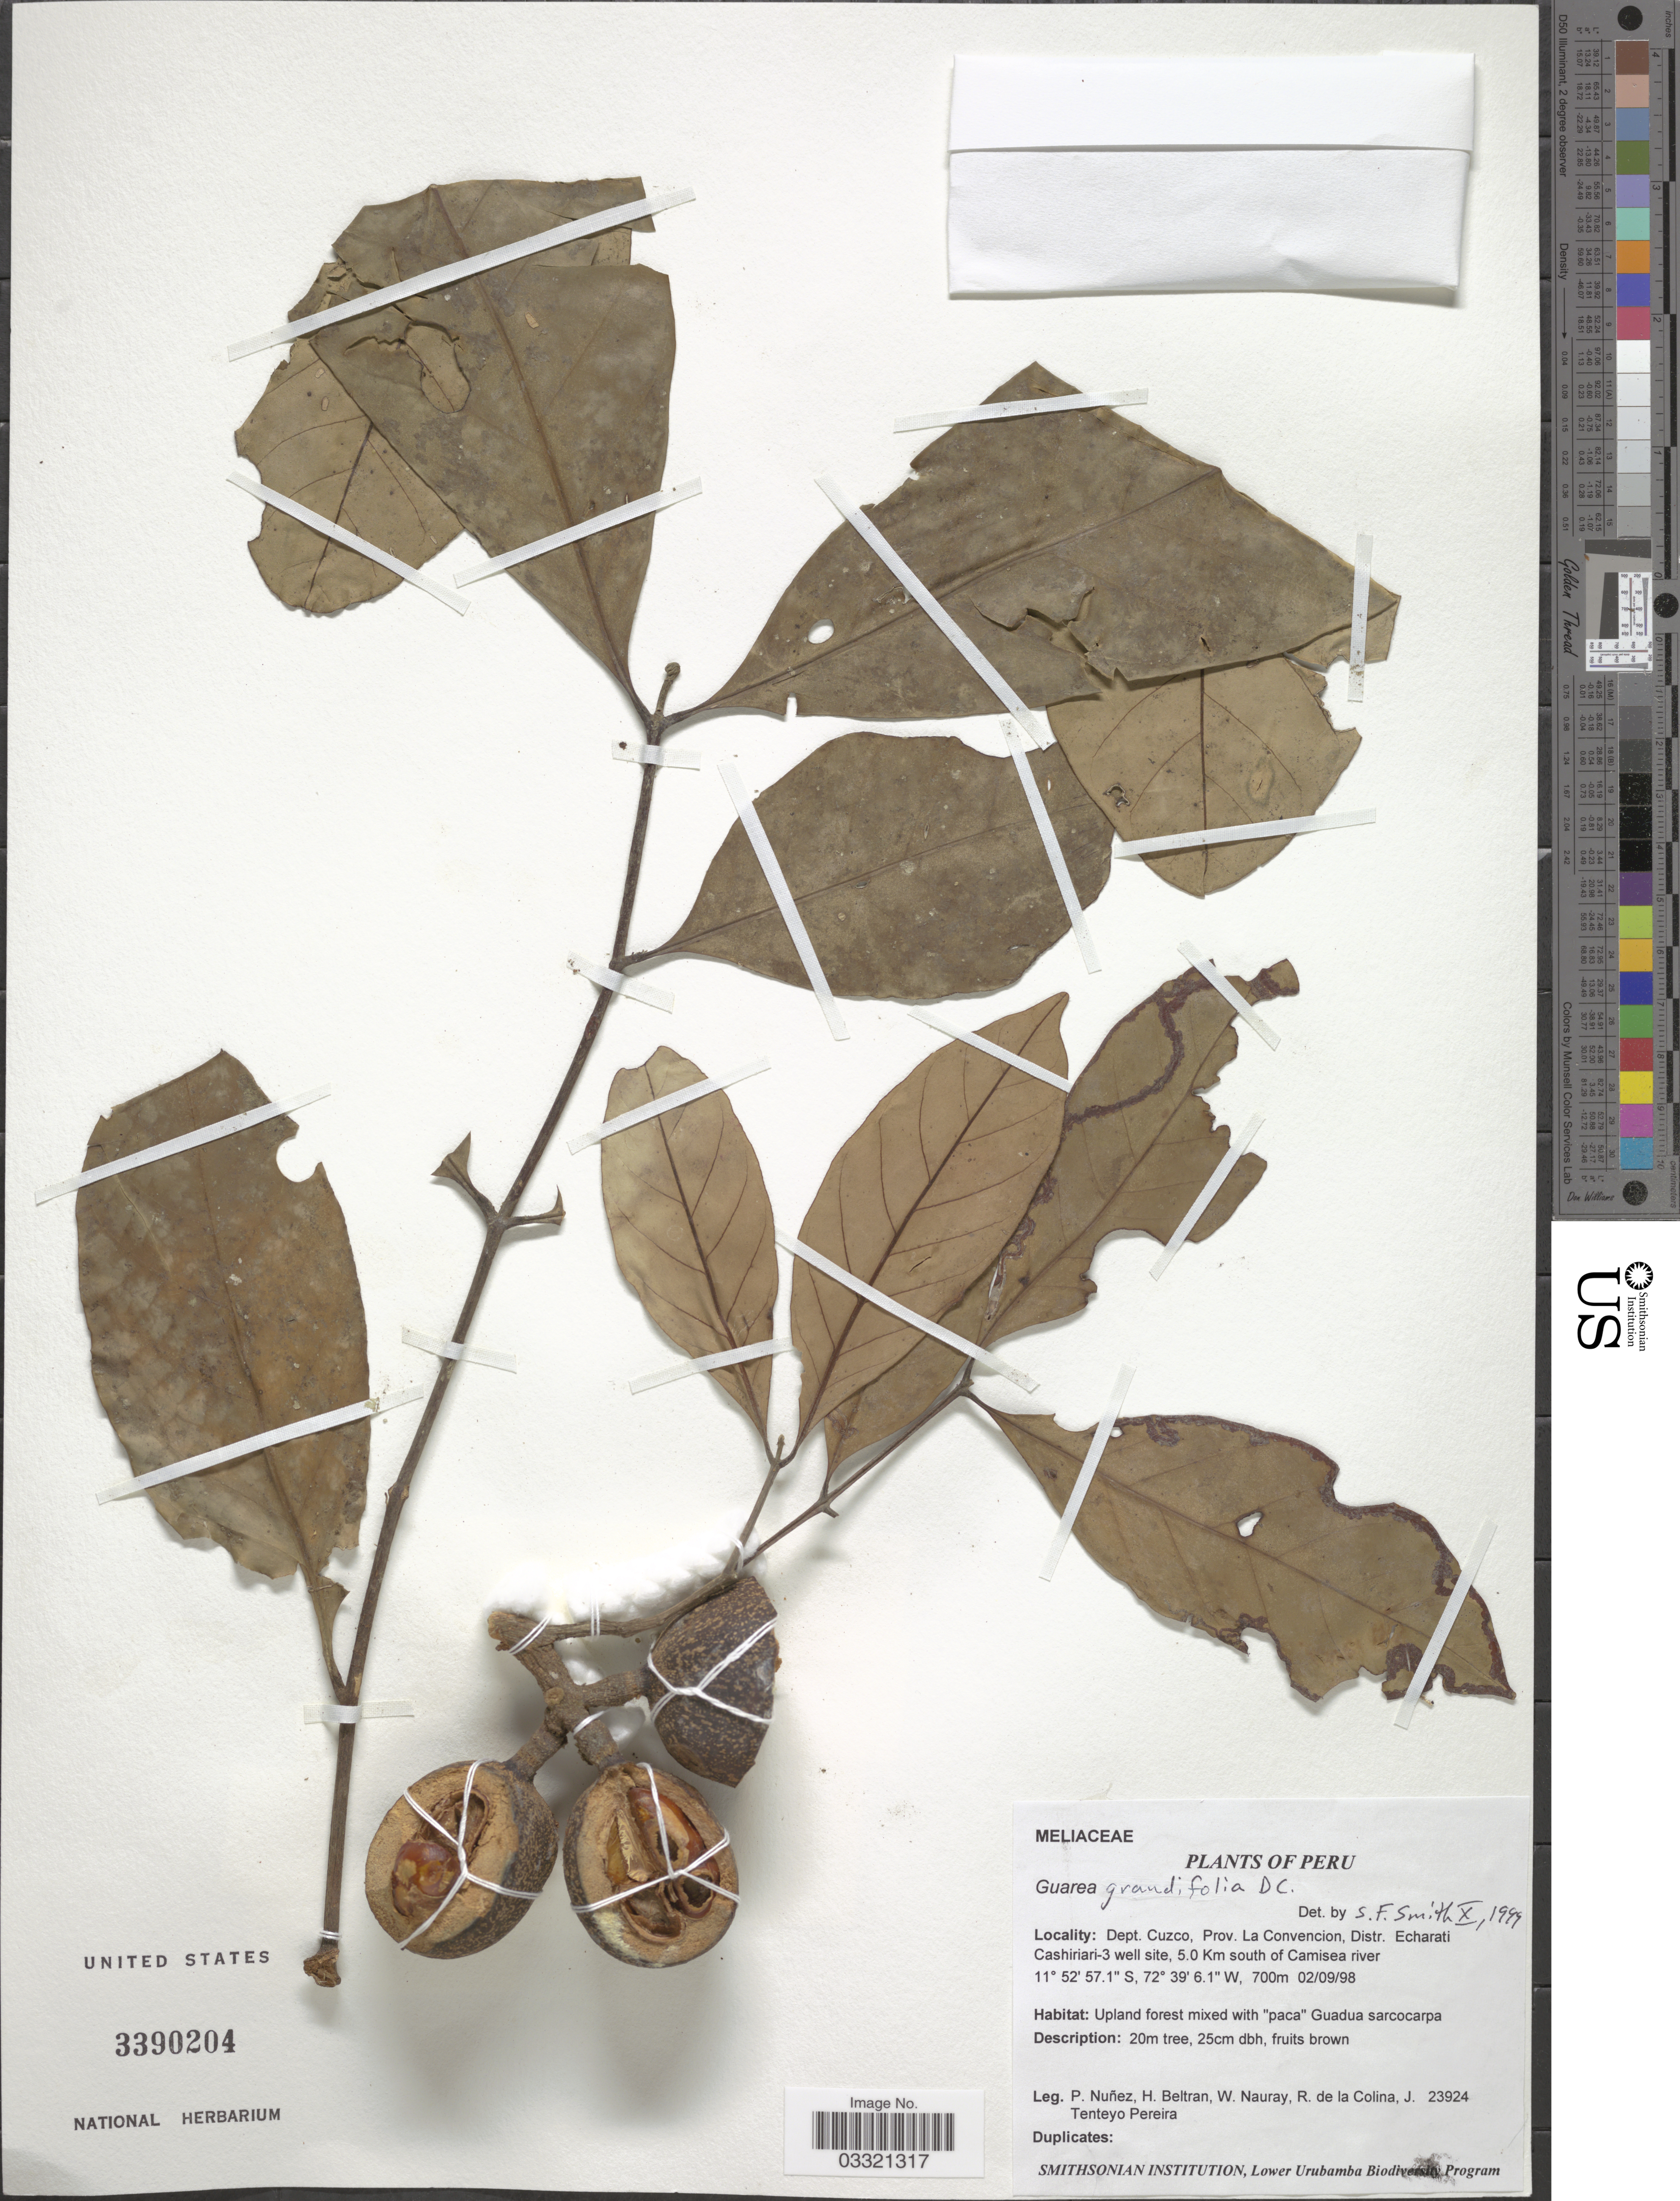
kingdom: Plantae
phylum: Tracheophyta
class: Magnoliopsida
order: Sapindales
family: Meliaceae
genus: Guarea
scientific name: Guarea grandifolia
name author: DC.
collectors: P. Nuñez V., H. Beltran, W. Nauray, R. Colina & T. Pereira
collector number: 23924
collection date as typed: Transcribed d/m/y: 2/9/98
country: Peru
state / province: Cusco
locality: Dept. Cuzco, Prov. La Convencion, Distr. Echarati Cashiriari-3 well site 5.0 Km south of Camisea river.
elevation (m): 700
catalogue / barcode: US 3390204